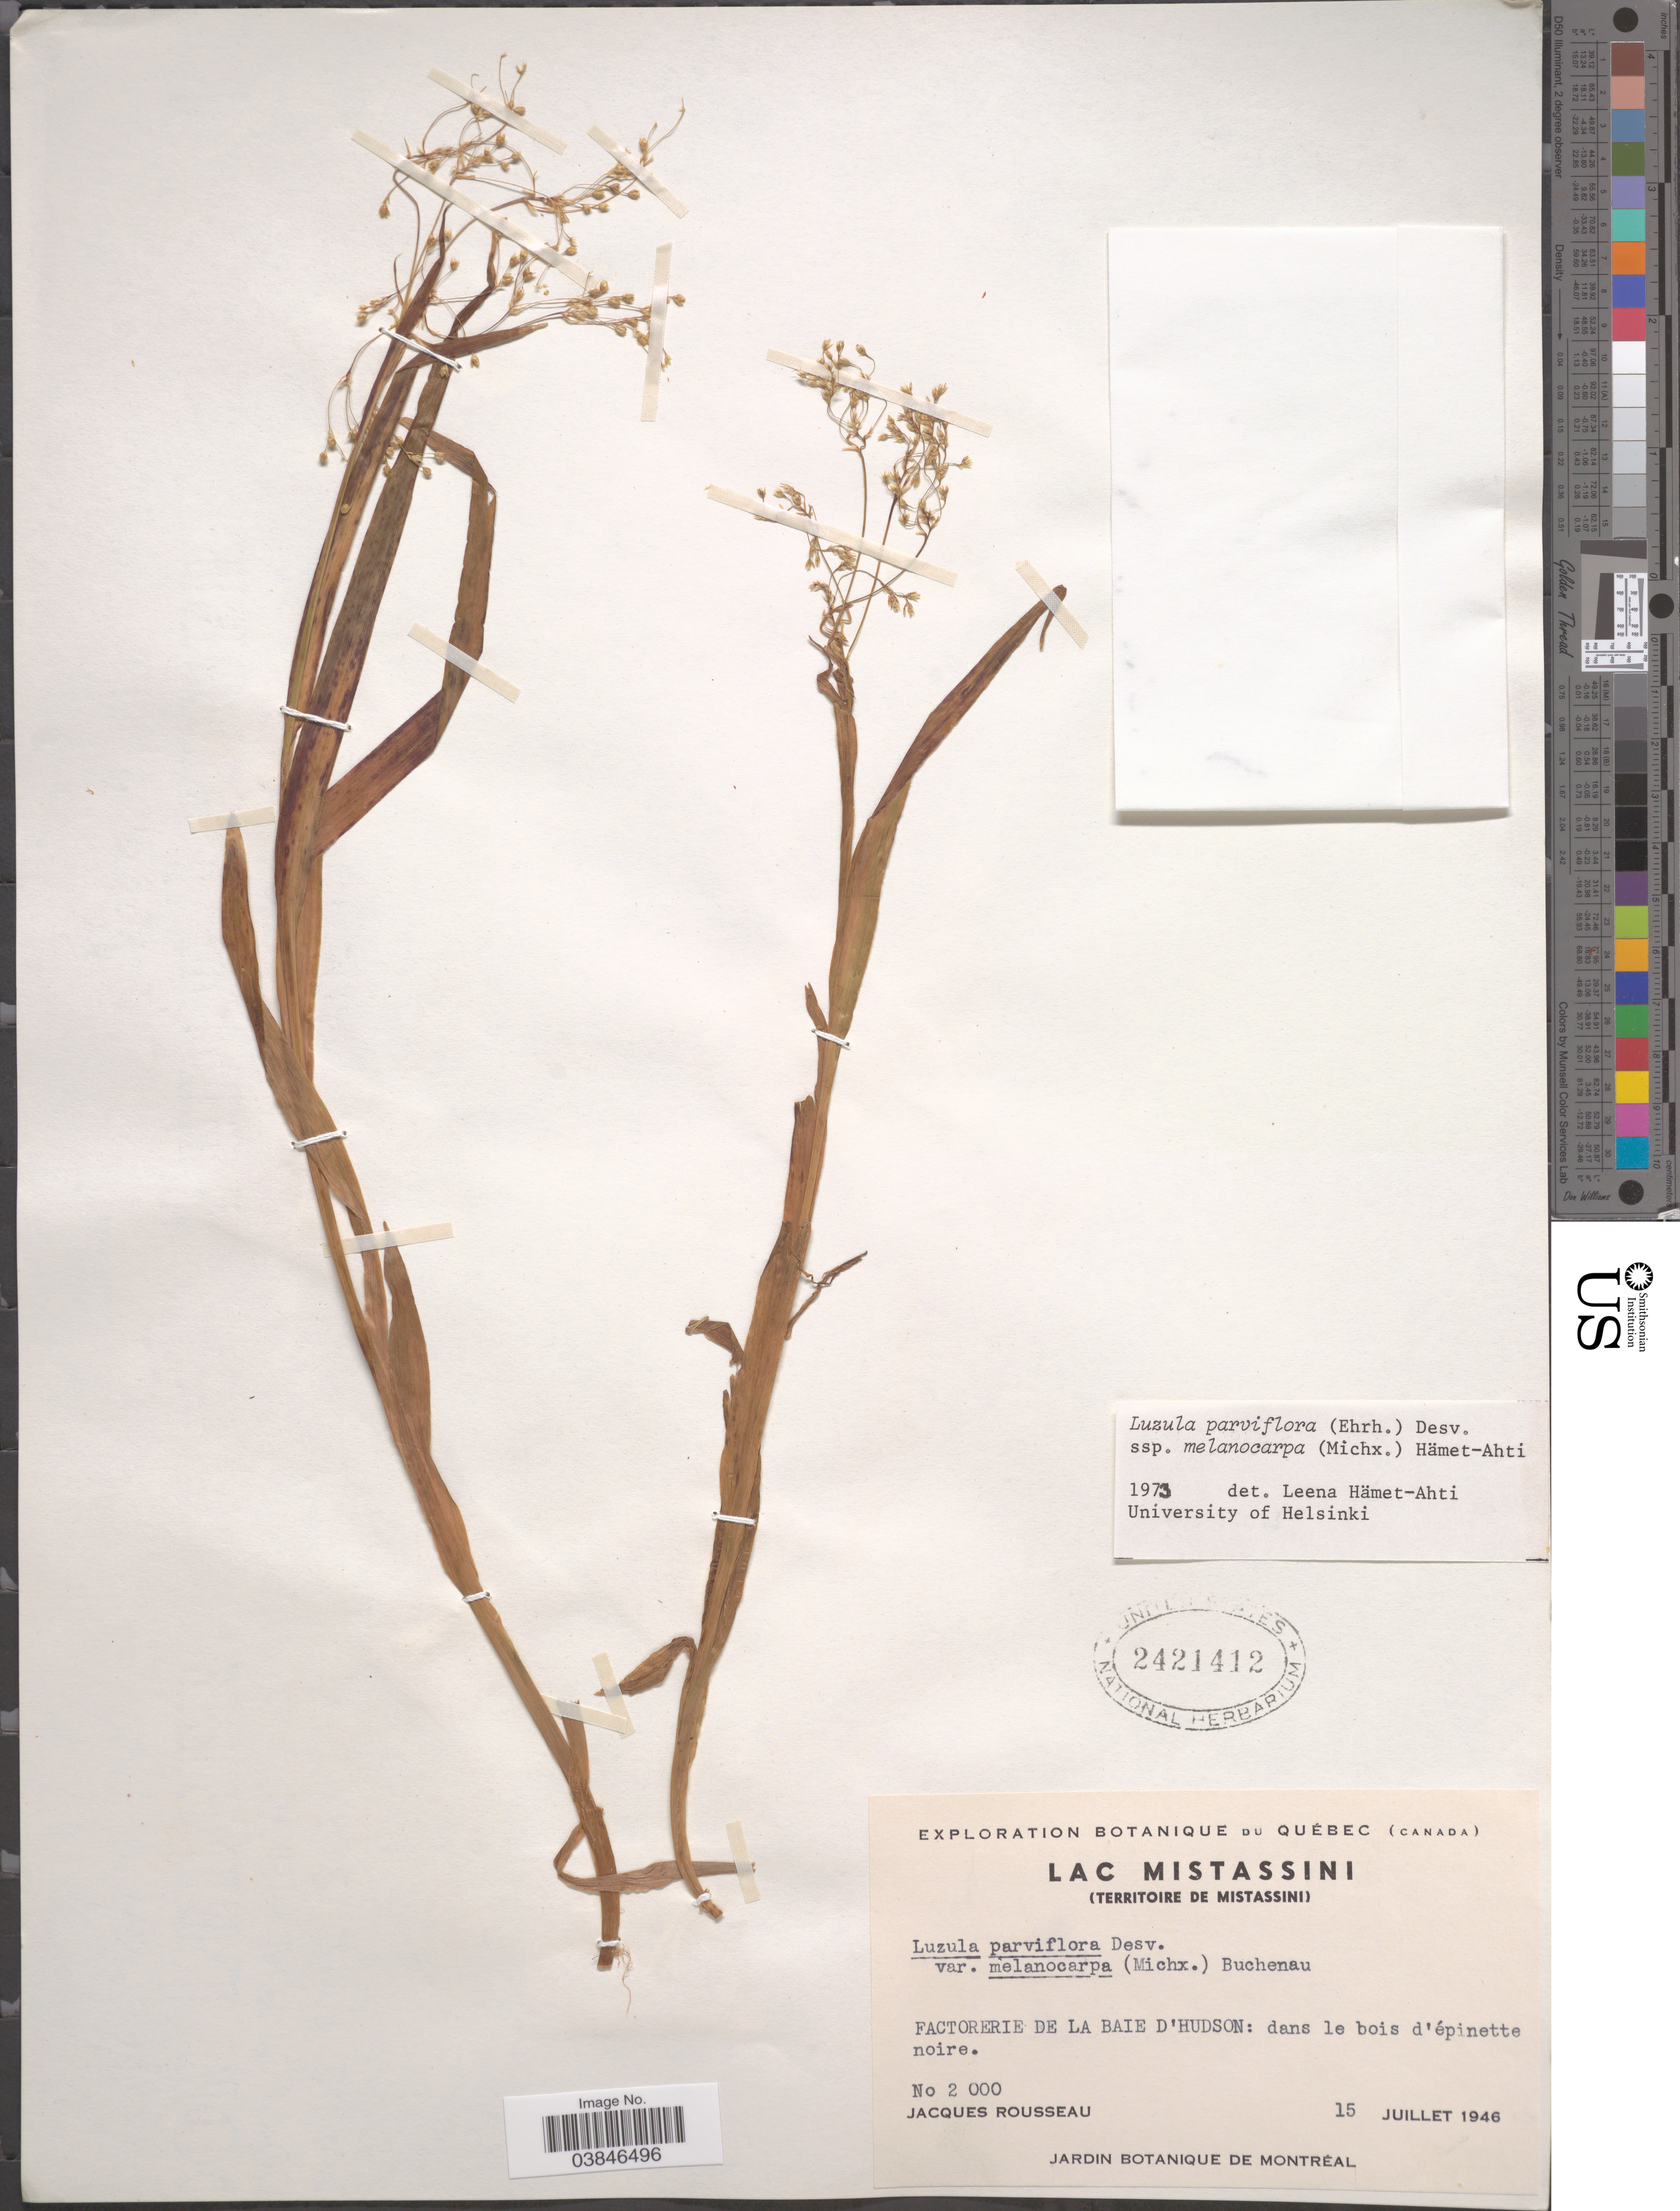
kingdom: Plantae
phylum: Tracheophyta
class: Liliopsida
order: Poales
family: Juncaceae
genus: Luzula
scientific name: Luzula parviflora subsp. melanocarpa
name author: Desv.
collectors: J. Rousseau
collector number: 2000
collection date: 1946-07-15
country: Canada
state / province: Quebec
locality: Lac Mistassini (Territoire de Mistassini) Factorerie de la Baie D'Hudson: dans le bois d'épinette noire.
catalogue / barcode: US 2421412